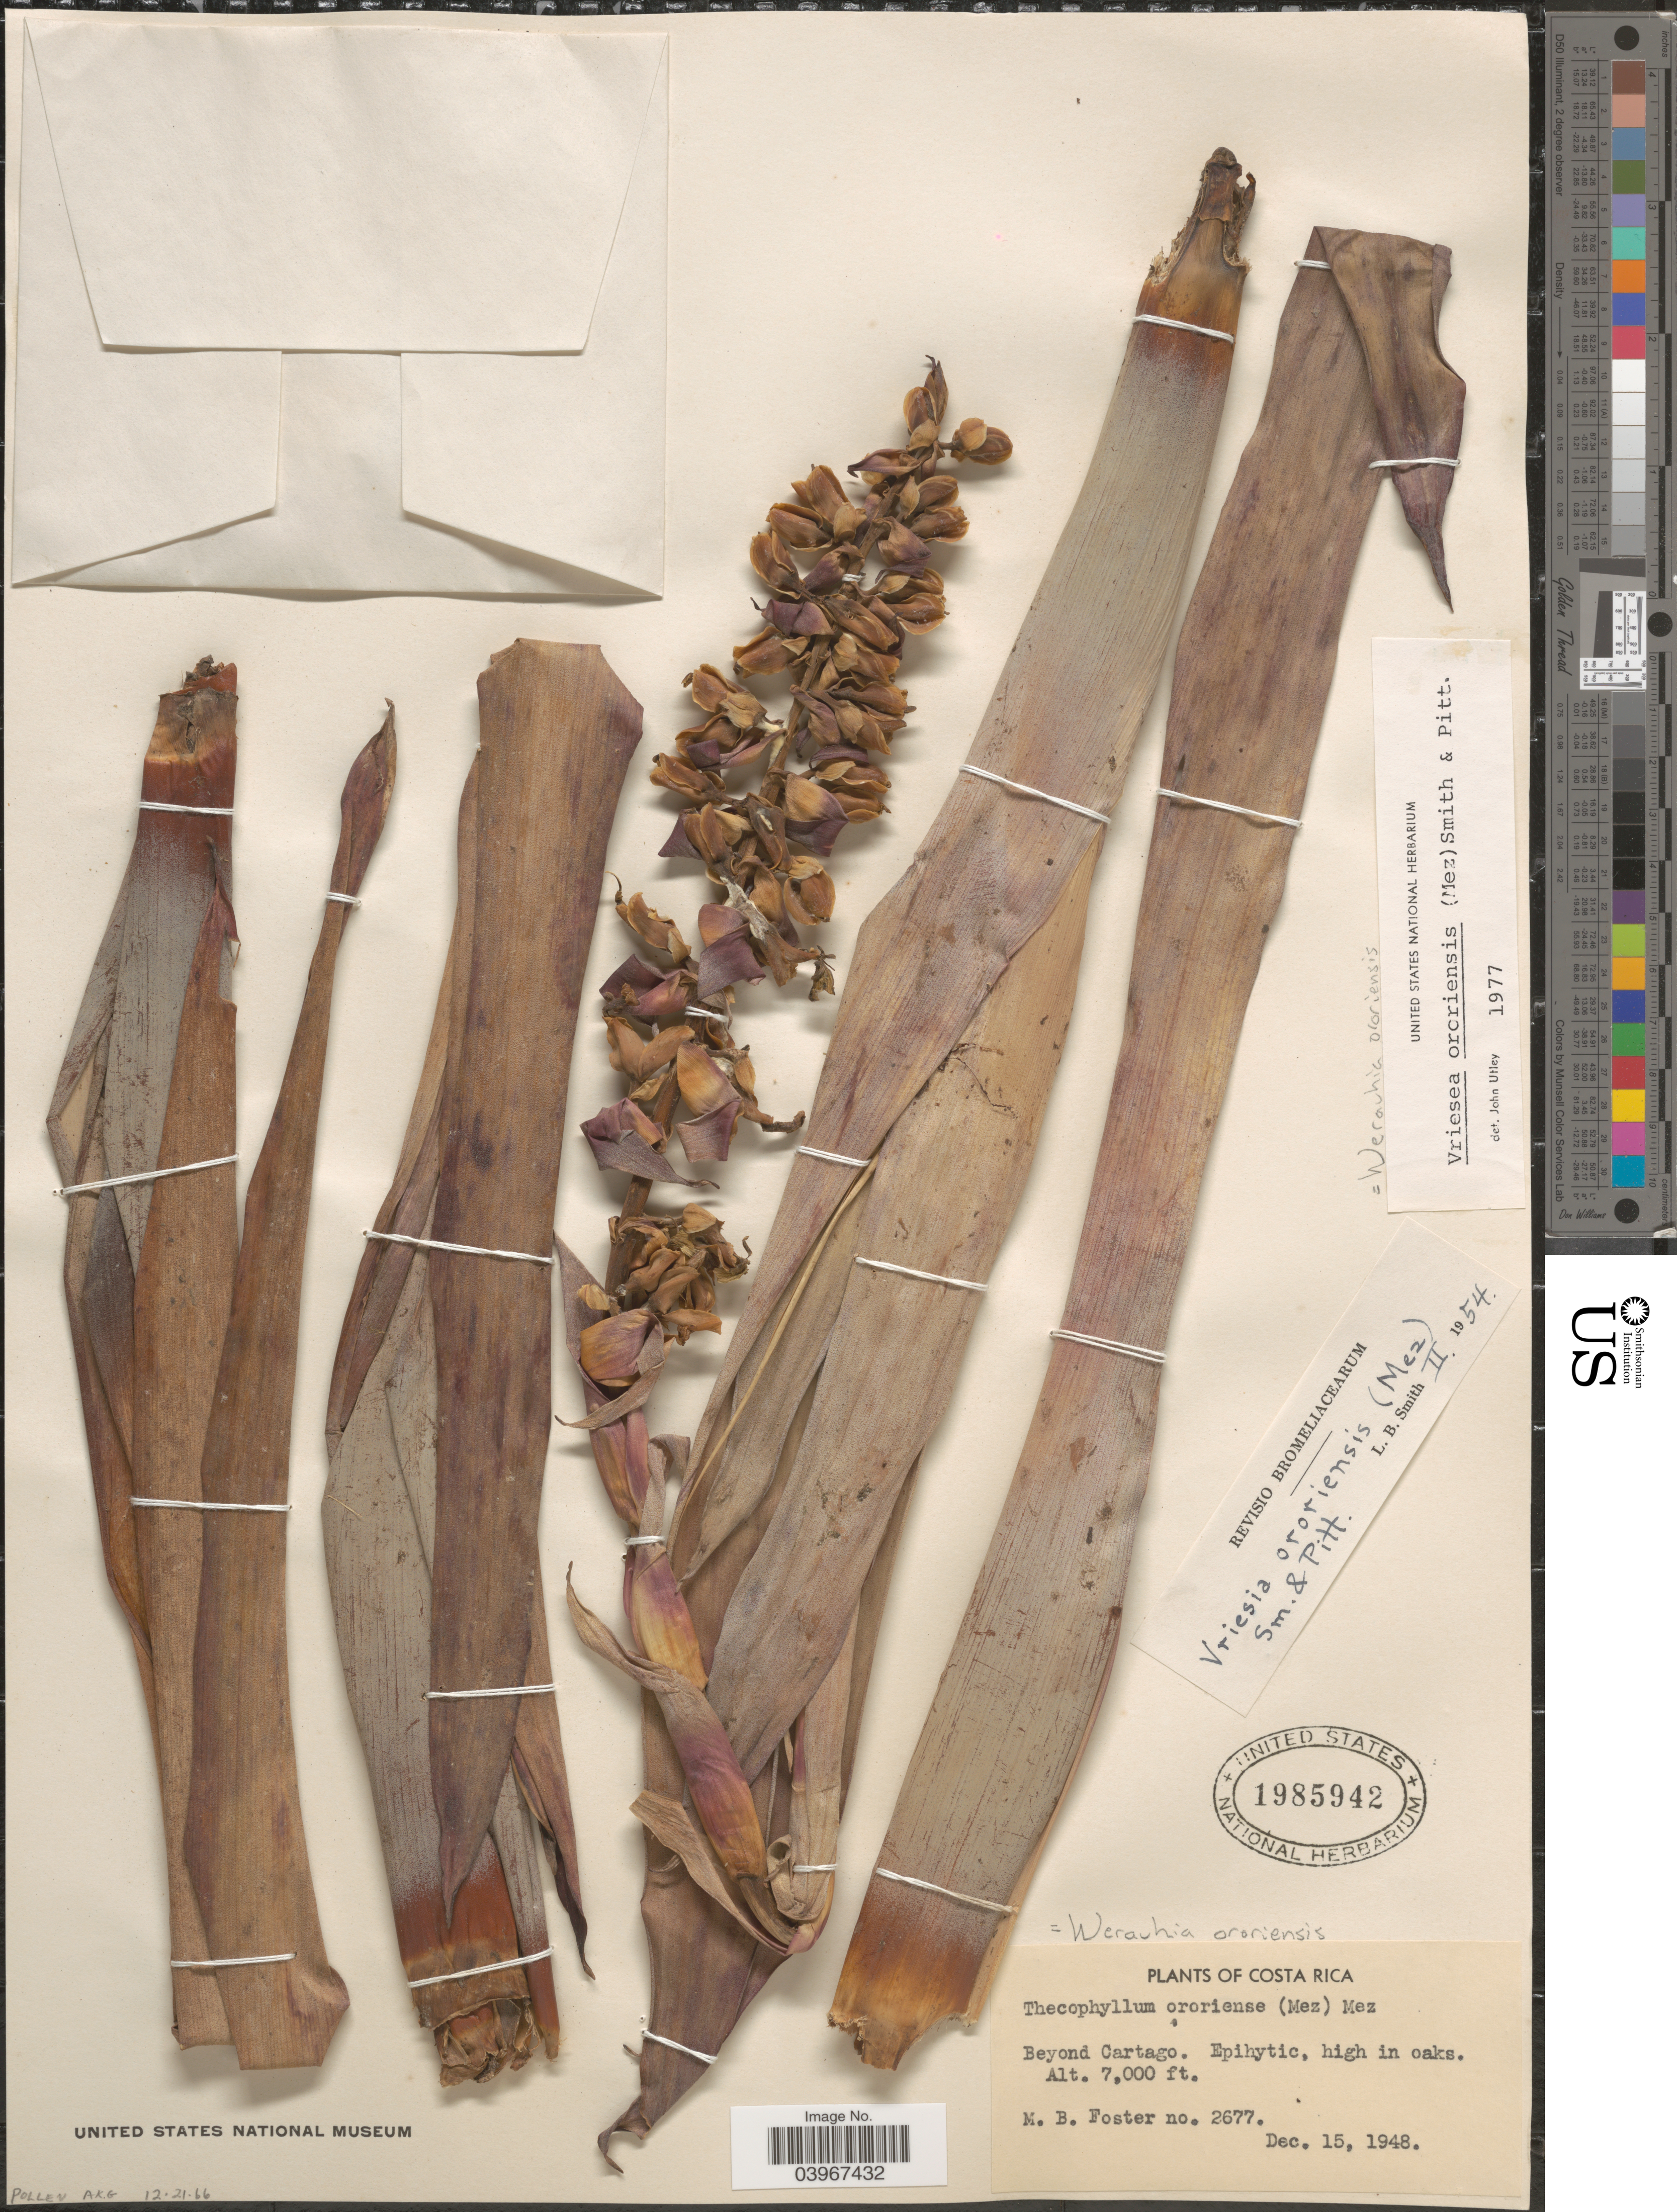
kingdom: Plantae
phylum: Tracheophyta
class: Liliopsida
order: Poales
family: Bromeliaceae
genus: Werauhia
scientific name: Werauhia ororiensis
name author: (Mez) J.R. Grant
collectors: M. B. Foster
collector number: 2677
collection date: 1948-12-15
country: Costa Rica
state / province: Cartago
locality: Beyond Cartago.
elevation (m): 2134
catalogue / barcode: US 1985942